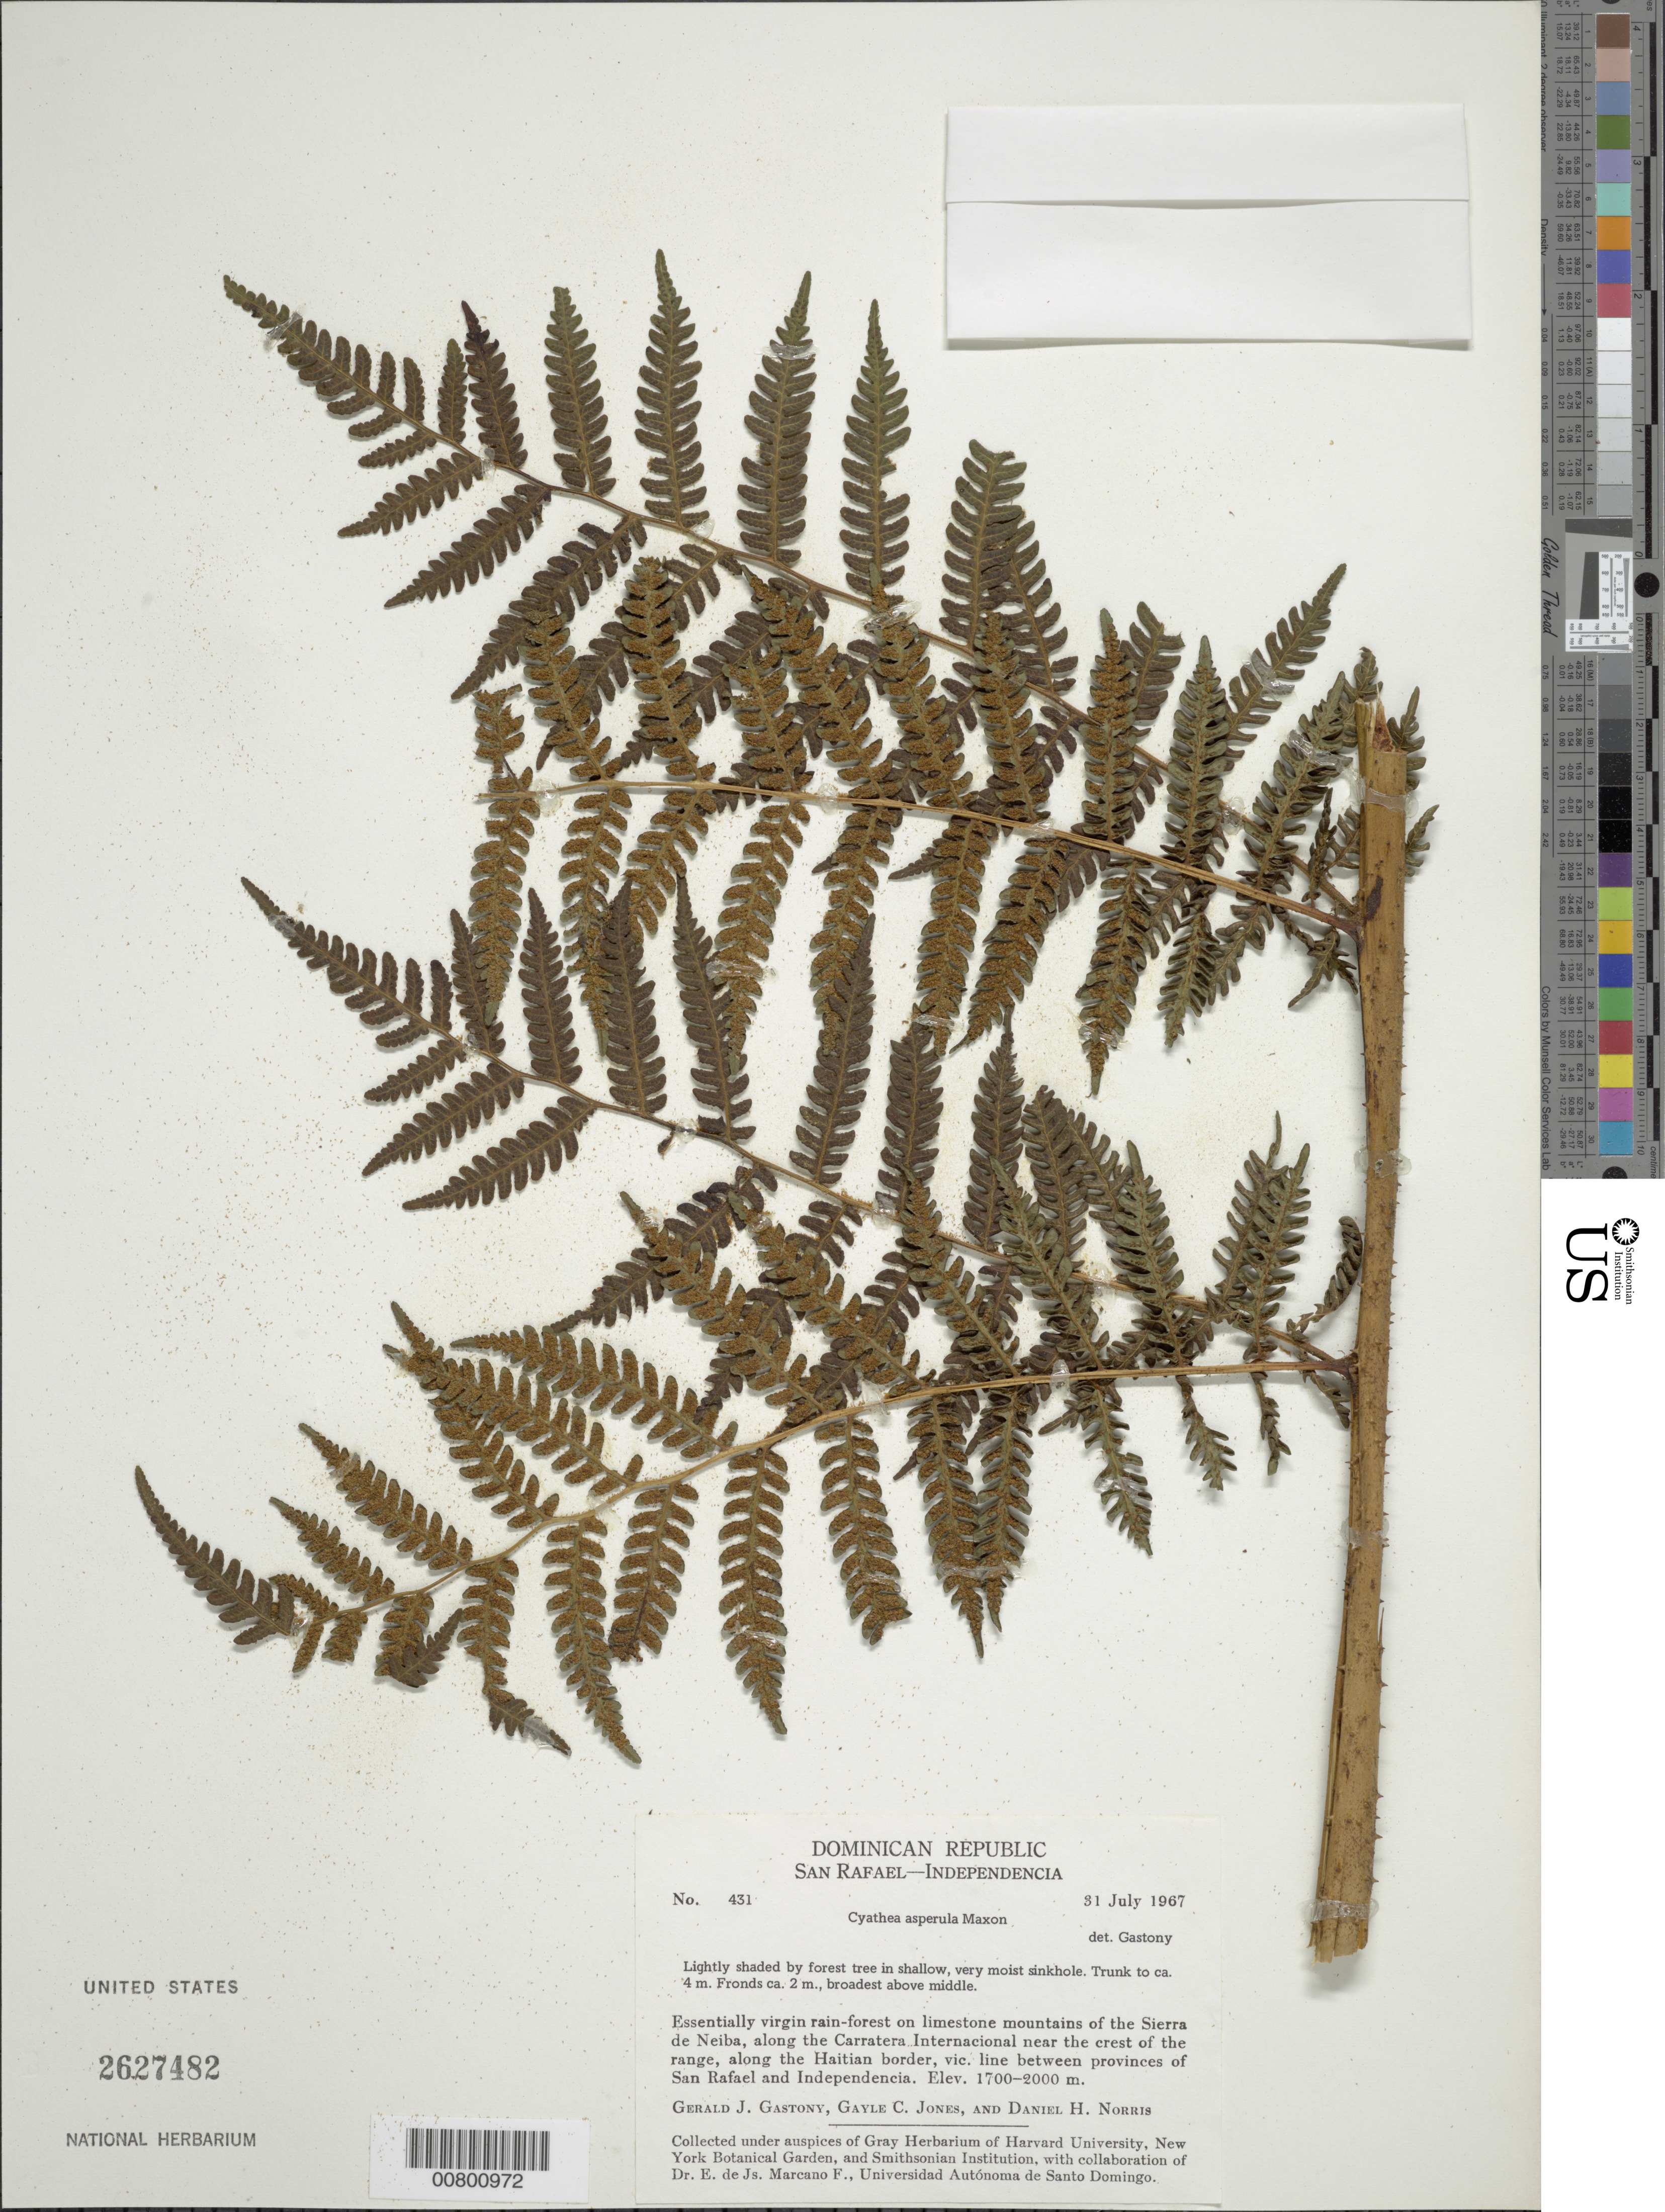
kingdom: Plantae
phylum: Tracheophyta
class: Polypodiopsida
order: Cyatheales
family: Cyatheaceae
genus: Cyathea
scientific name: Cyathea furfuracea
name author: Christ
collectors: G. Gastony, G. C. Jones & D. H. Norris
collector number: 431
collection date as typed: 31 Jul 1967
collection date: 1967-07-31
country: Dominican Republic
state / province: Independencia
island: Hispaniola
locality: San Rafael-Independencia Provinces; Sierra de Neiba, along Carratera Internacional, along Haitian border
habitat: Essentially virgin rainforest on limestone mountains; lightly shaded in shallow, very moist sinkhole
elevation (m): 1700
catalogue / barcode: US 2627482